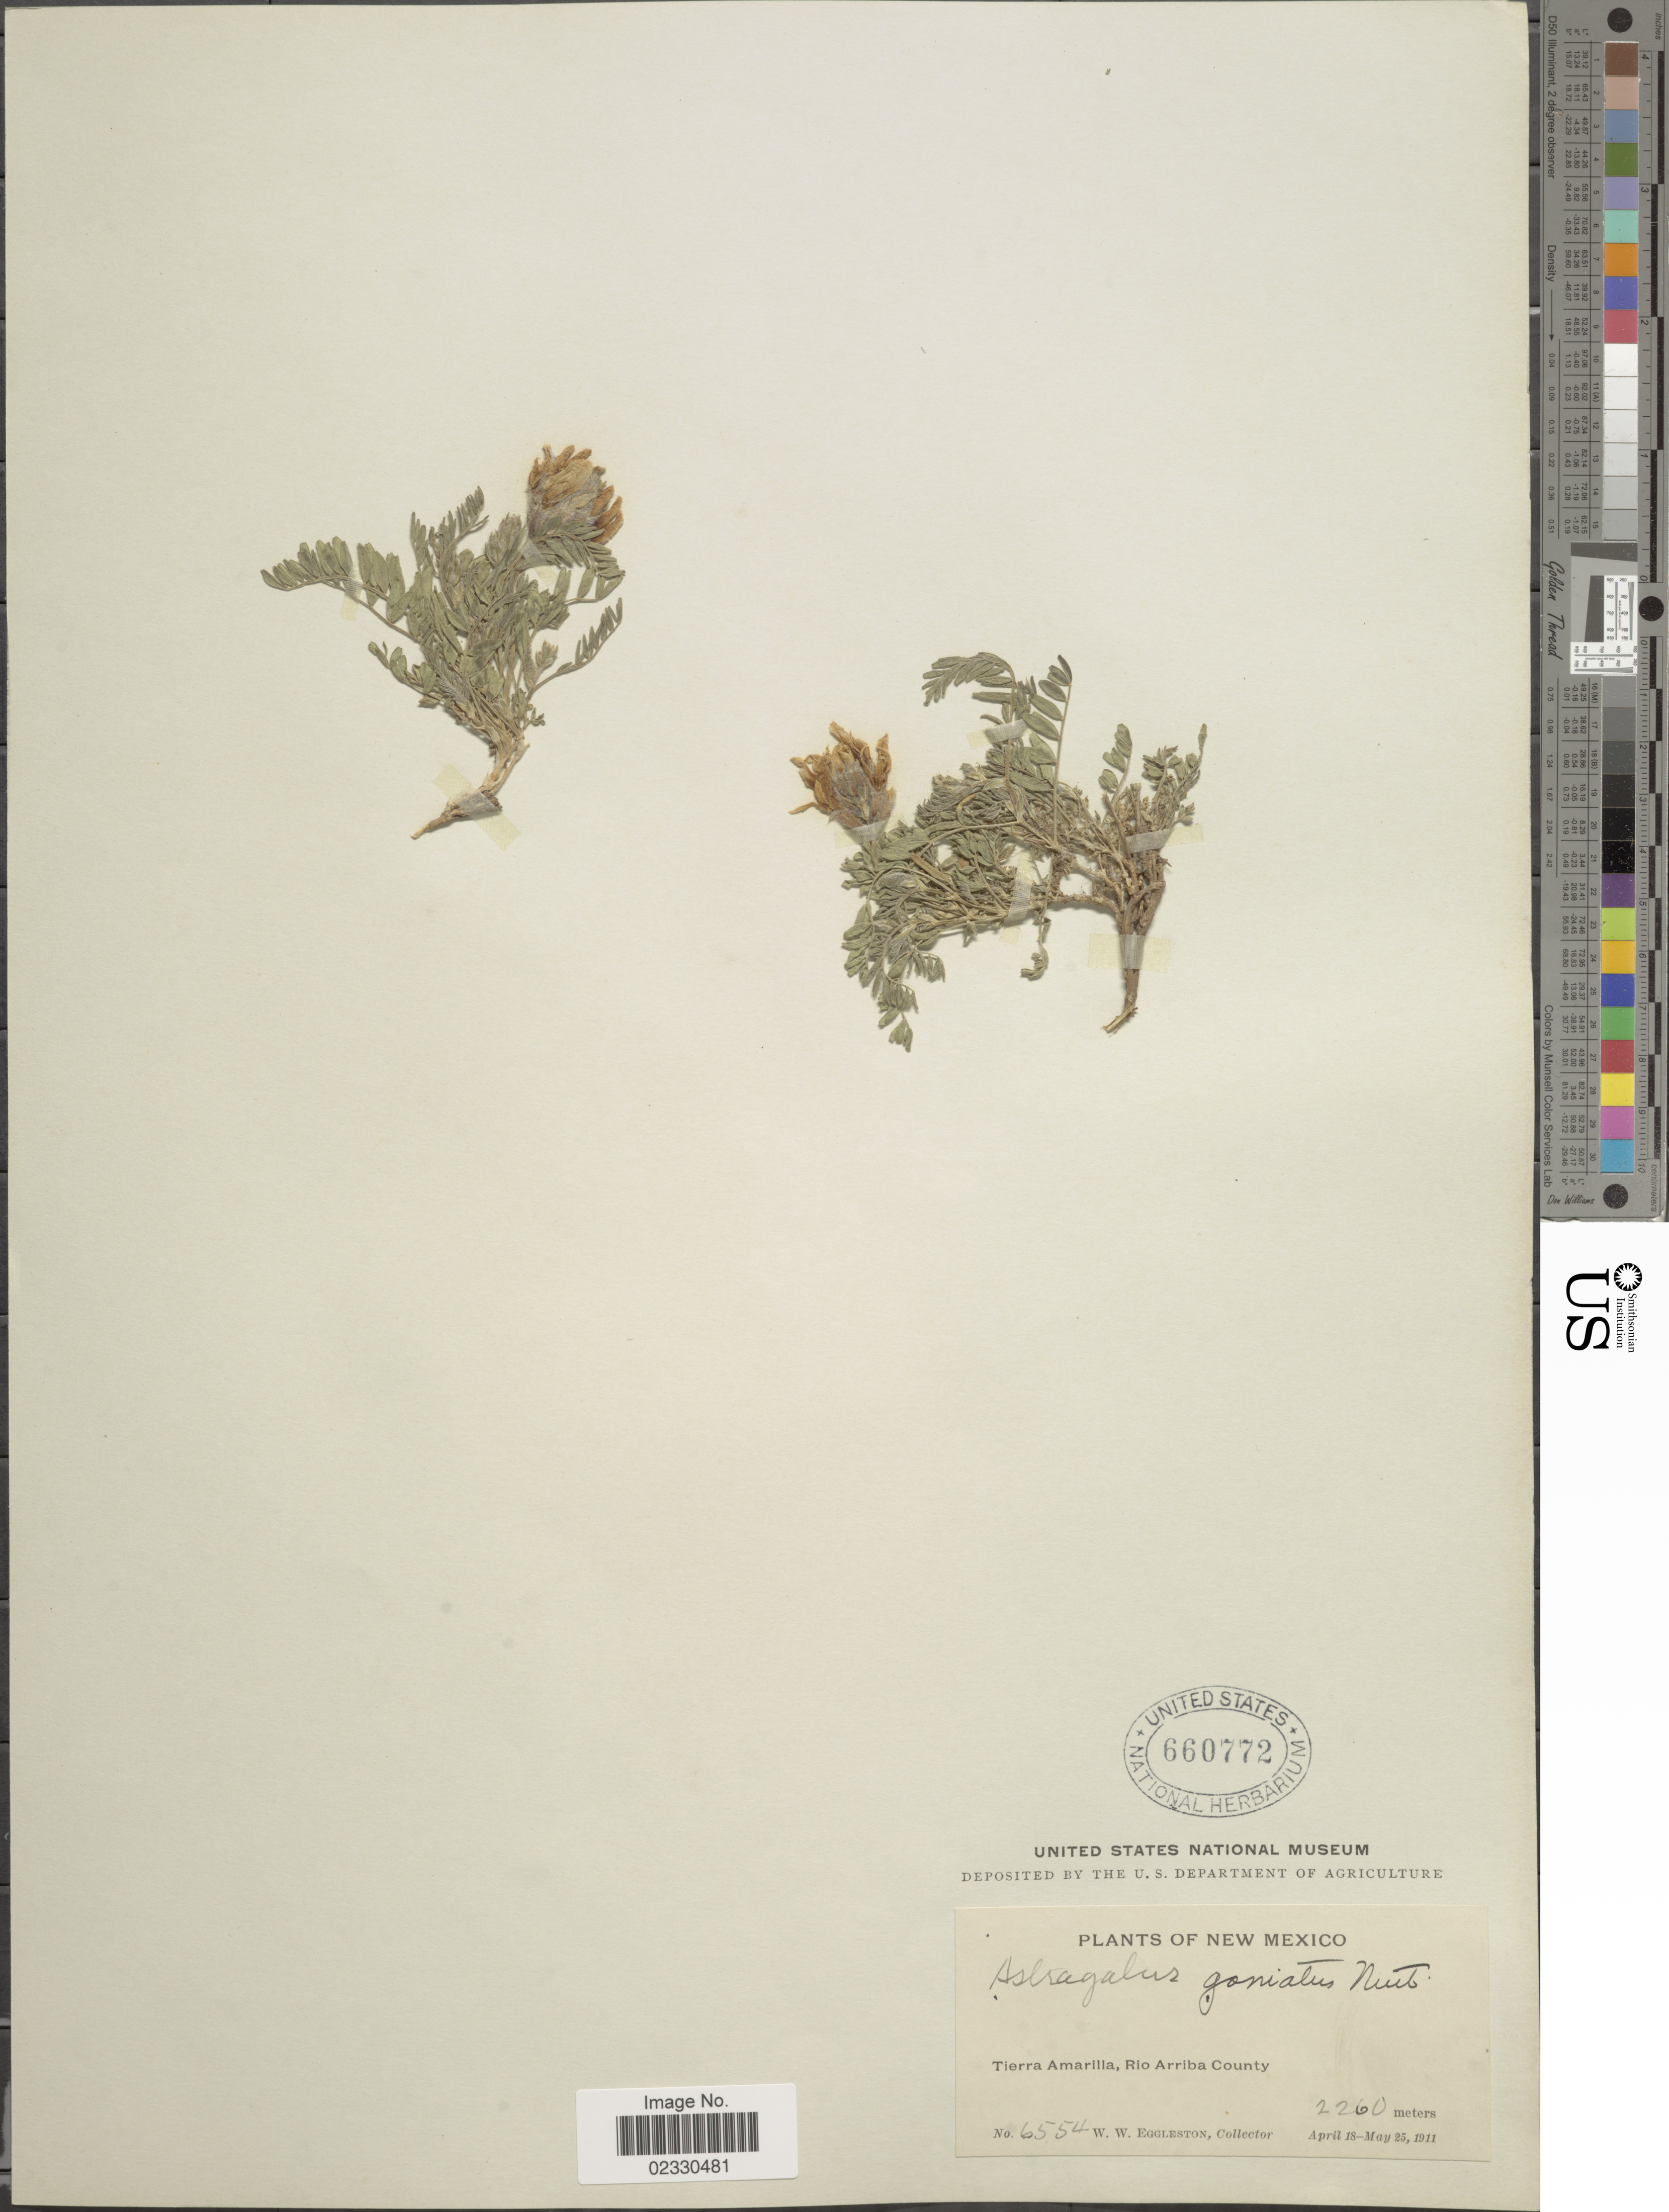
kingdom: Plantae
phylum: Tracheophyta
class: Magnoliopsida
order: Fabales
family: Fabaceae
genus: Astragalus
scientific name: Astragalus dasyglottis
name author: DC.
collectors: W. W. Eggleston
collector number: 6554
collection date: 1911-04-18/1911-05-25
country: United States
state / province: New Mexico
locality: Tierra Amarilla, Rio Arriba County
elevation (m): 2260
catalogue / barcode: US 660772